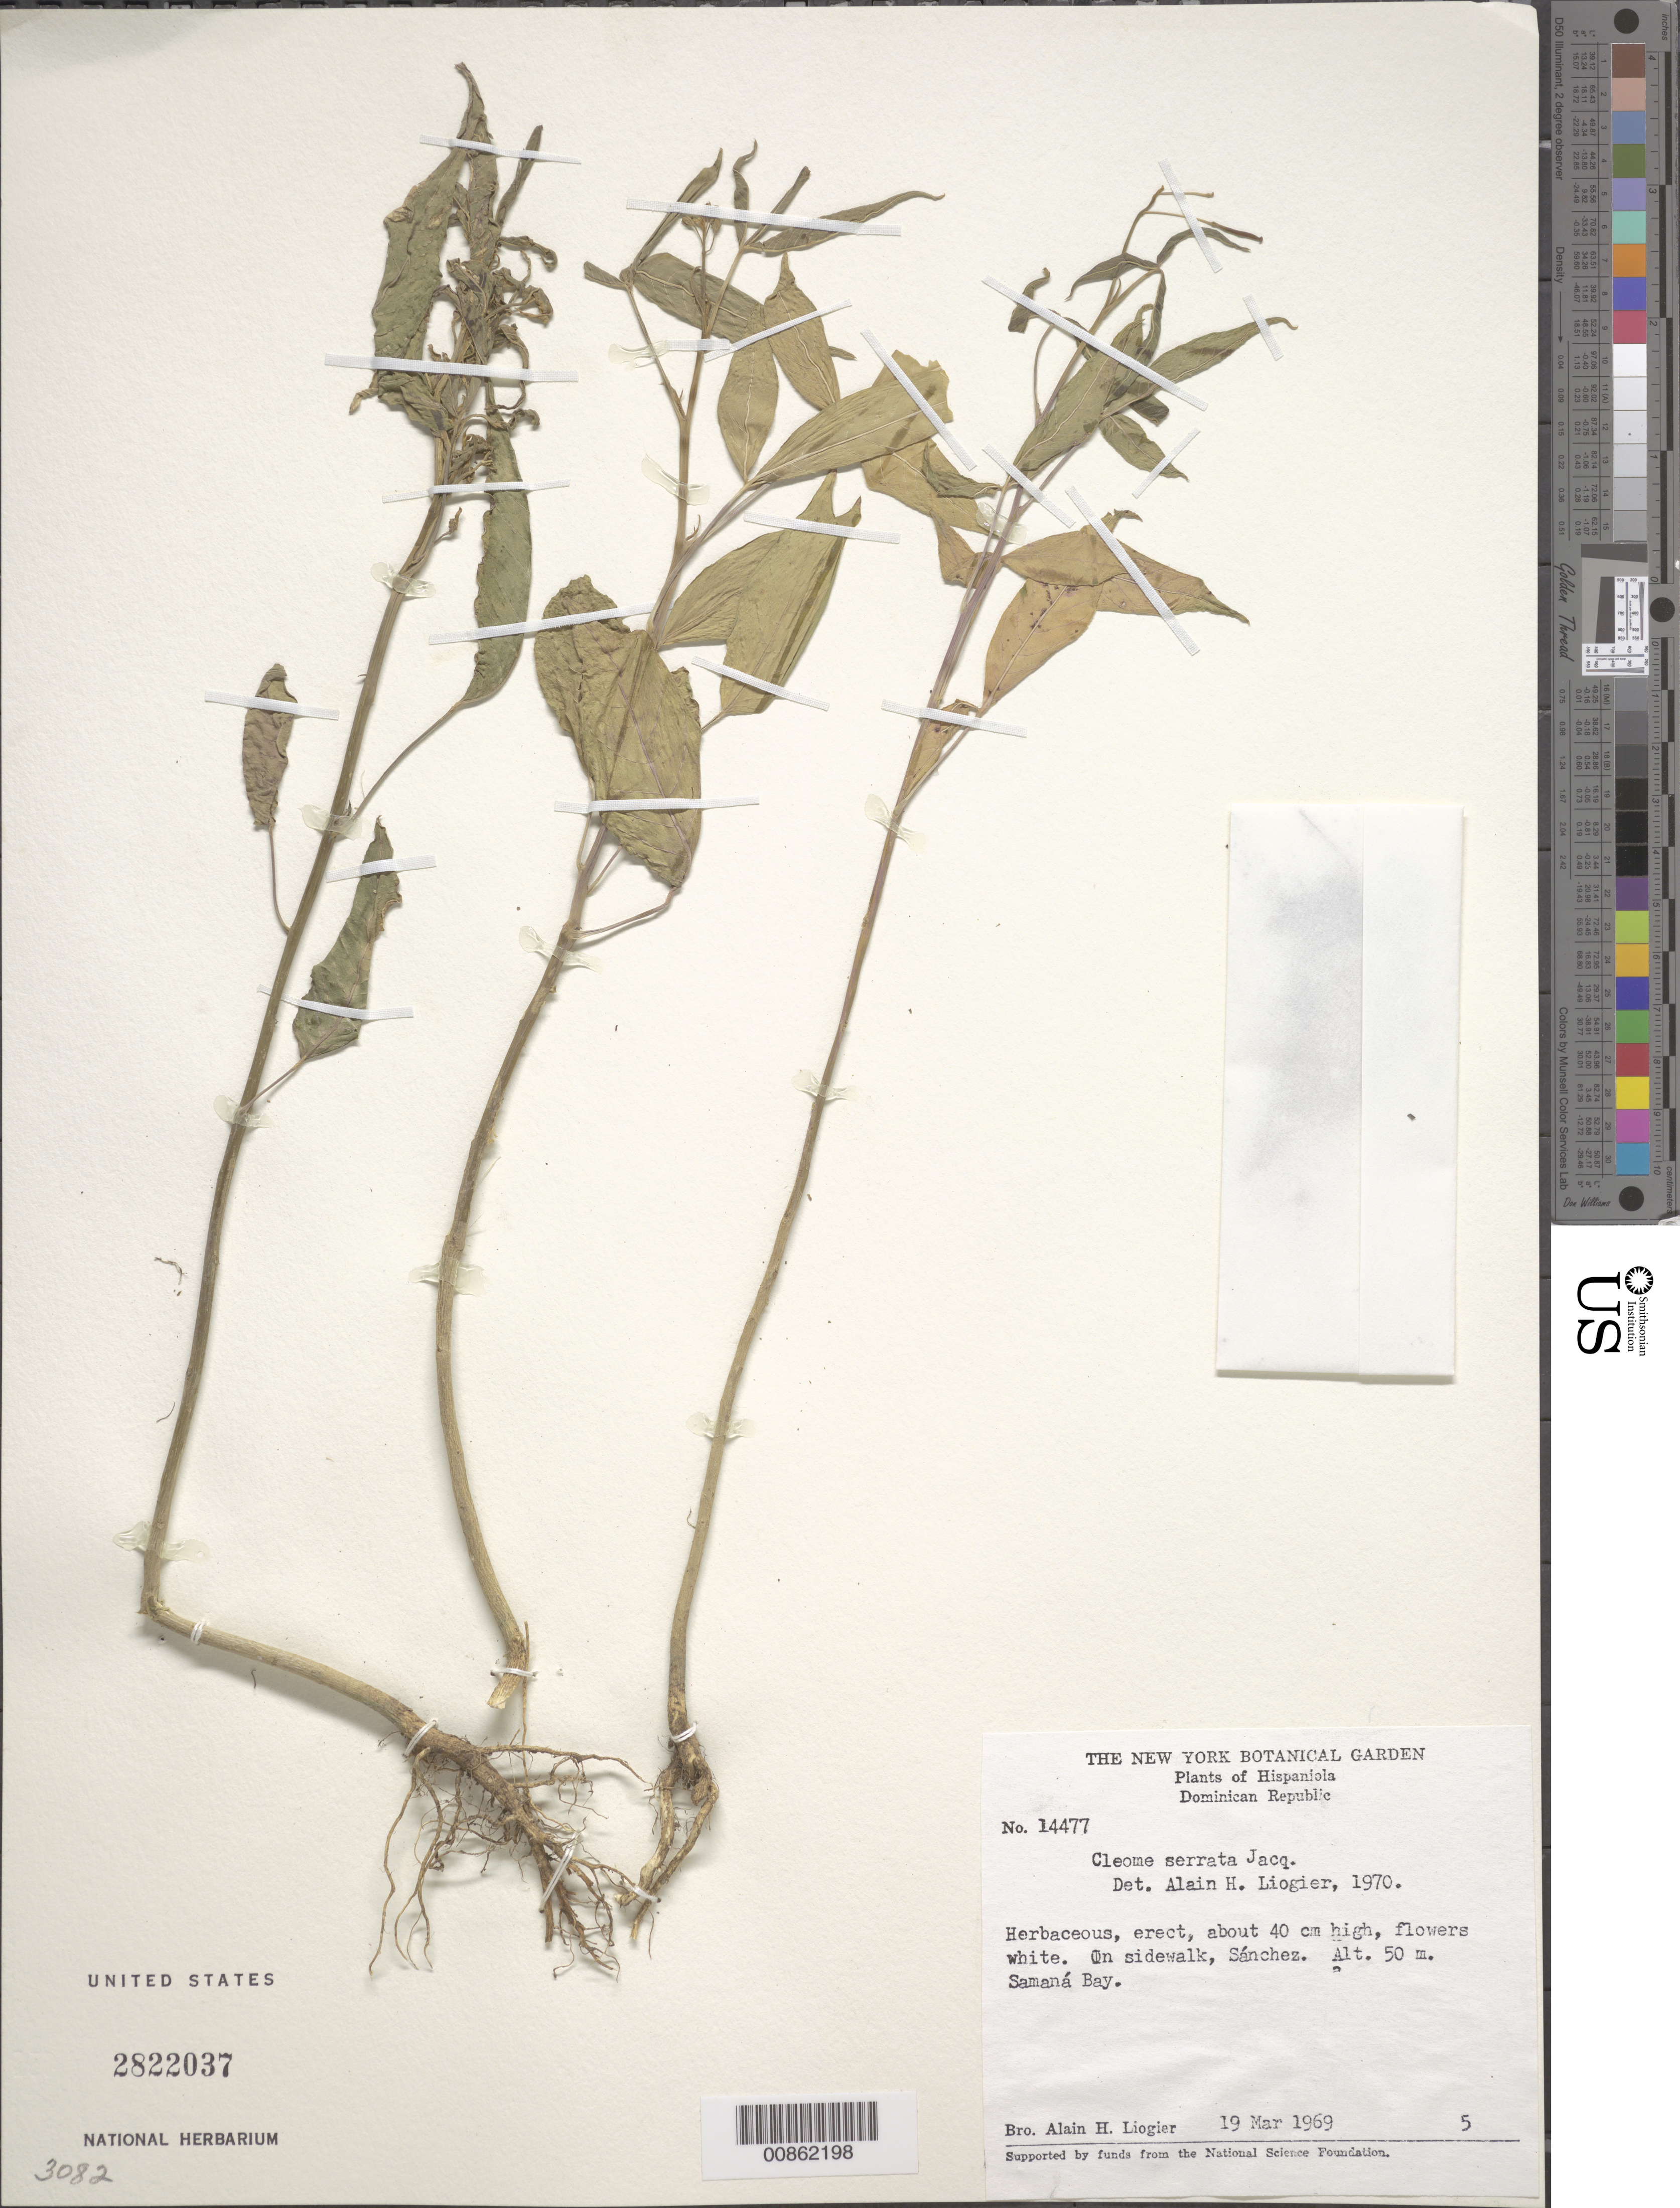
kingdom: Plantae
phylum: Tracheophyta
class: Magnoliopsida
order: Brassicales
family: Cleomaceae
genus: Cleoserrata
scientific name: Cleoserrata serrata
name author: (Jacq.) Iltis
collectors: A. H. Liogier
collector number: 14477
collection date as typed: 19 Mar 1969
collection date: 1969-03-19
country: Dominican Republic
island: Hispaniola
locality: Sánchez, Samaná Bay.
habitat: On sidewalk.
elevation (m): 50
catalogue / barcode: US 2822037